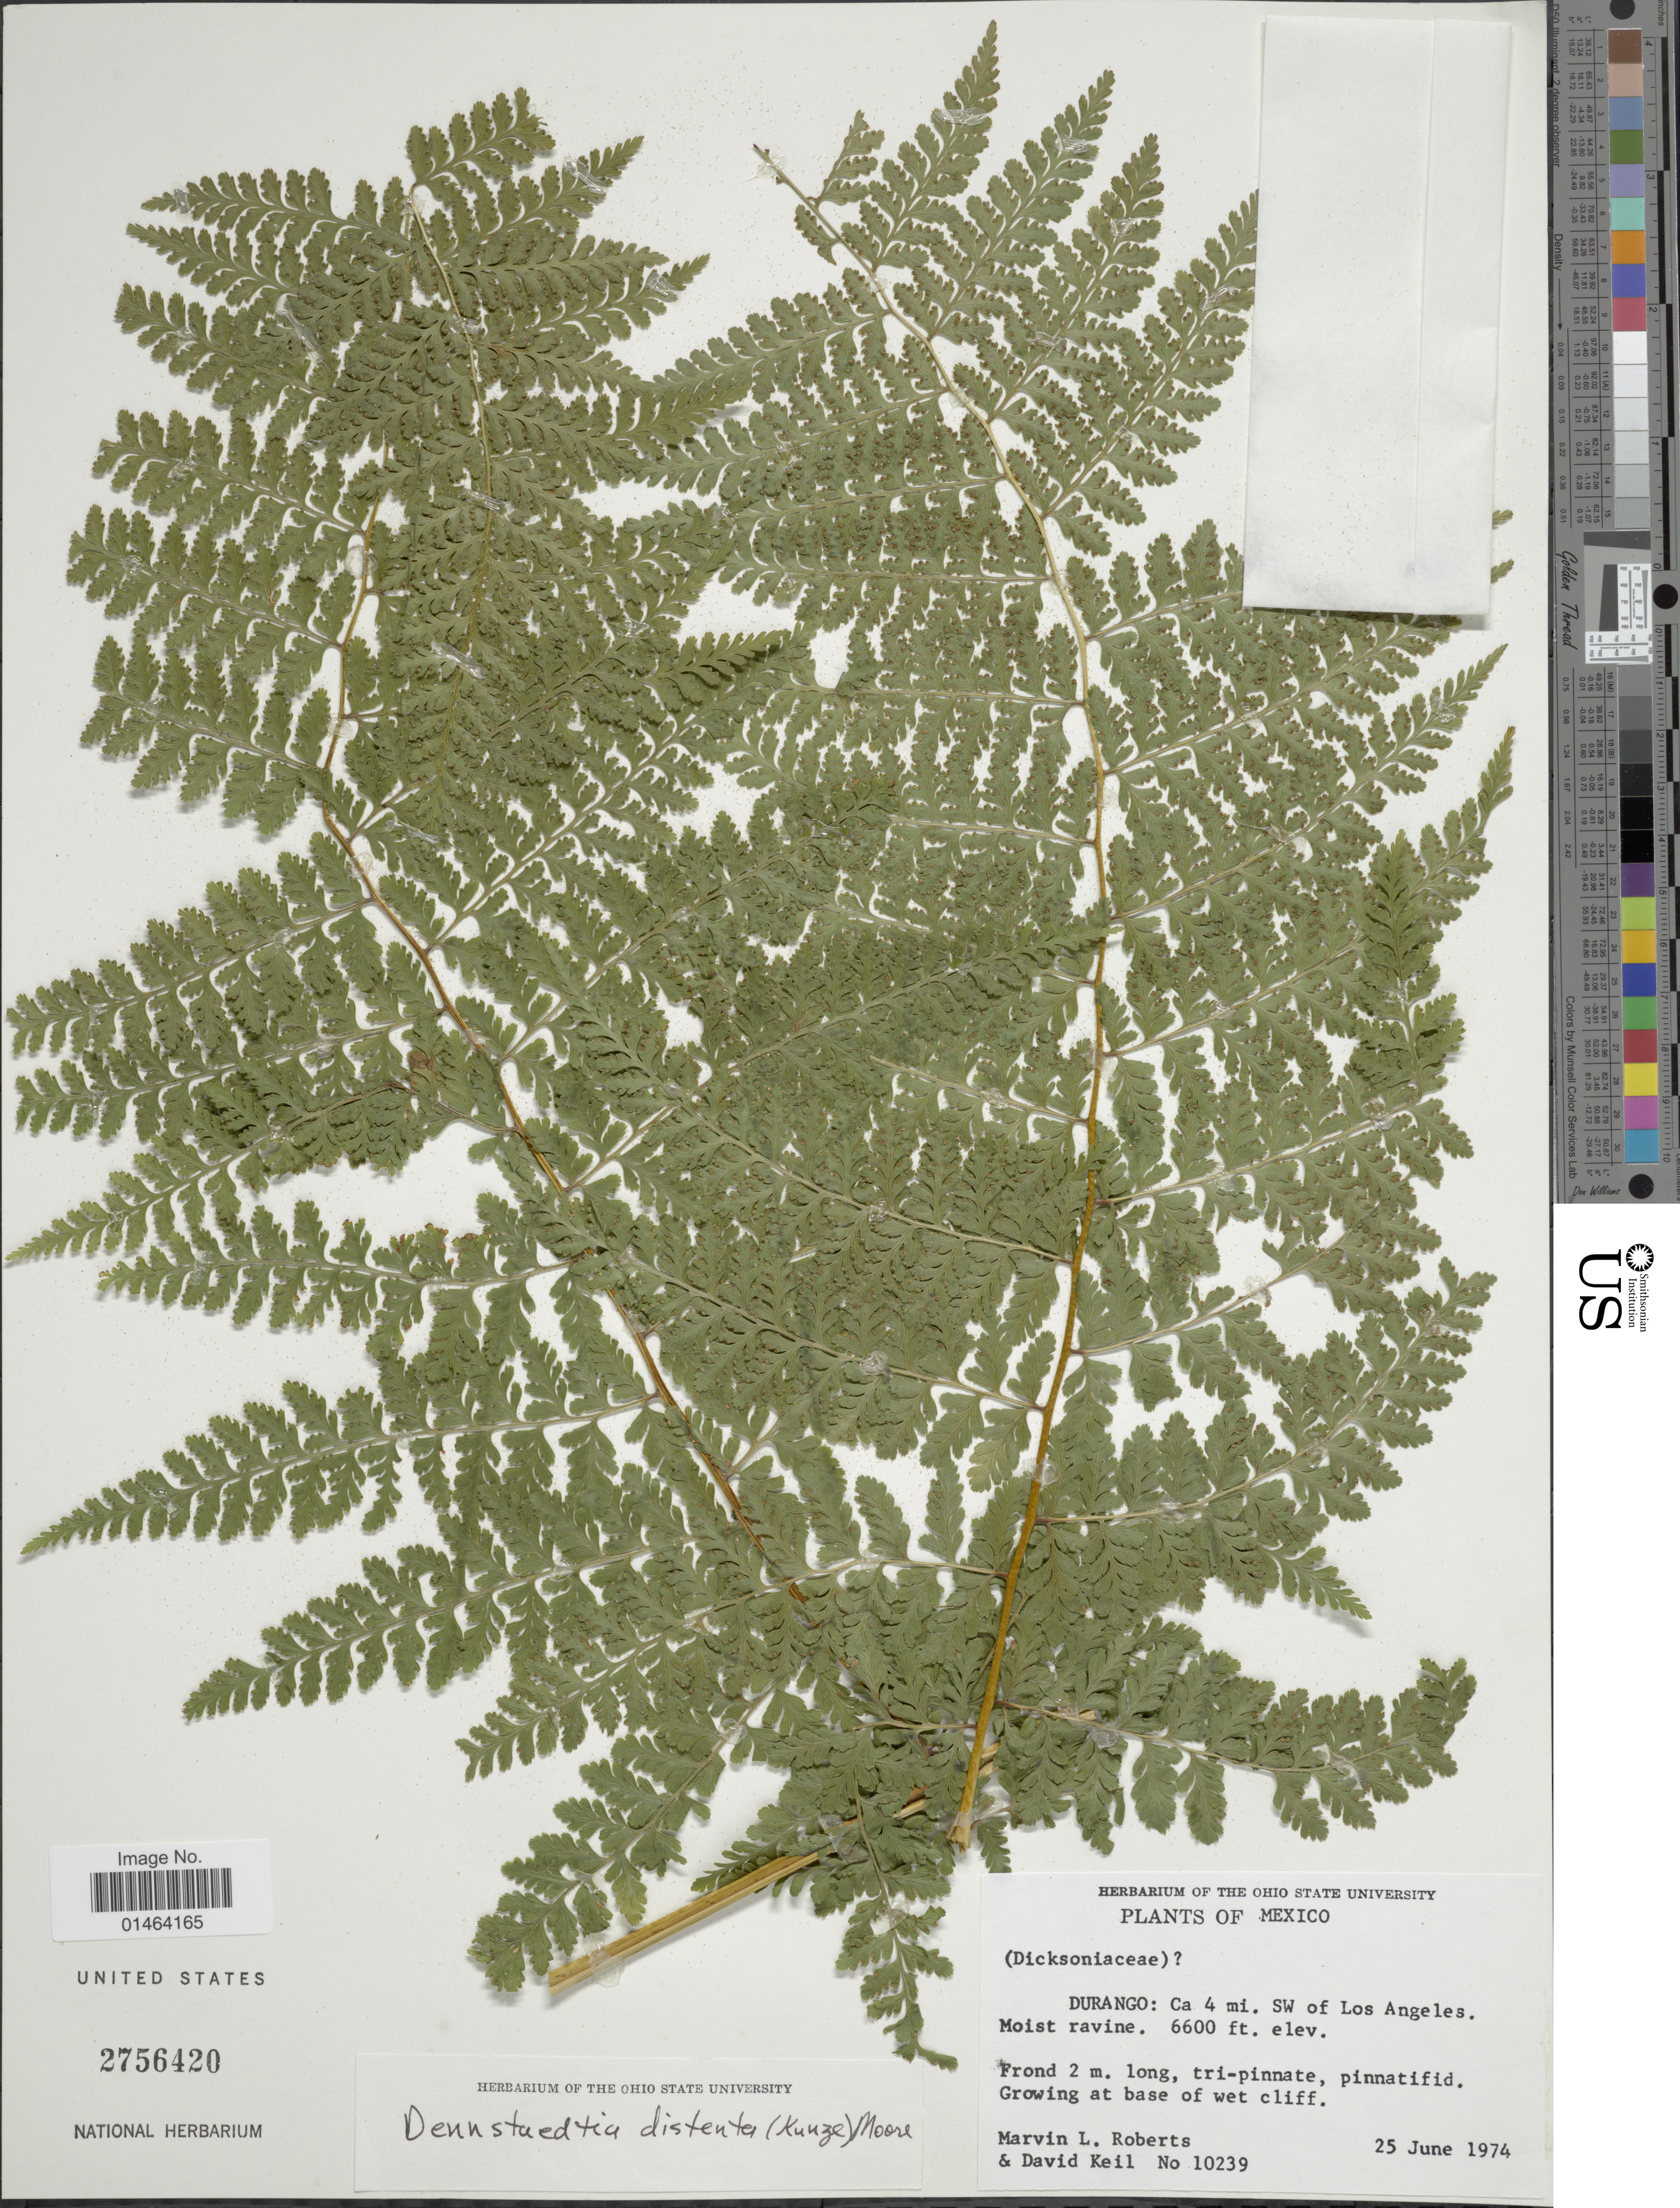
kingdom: Plantae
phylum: Tracheophyta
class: Polypodiopsida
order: Polypodiales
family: Dennstaedtiaceae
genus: Dennstaedtia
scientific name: Dennstaedtia distenta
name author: (Kunze) T. Moore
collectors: M. Roberts & D. J. Keil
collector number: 10239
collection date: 1974-06-25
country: Mexico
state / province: Durango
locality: Ca 4 mi. SW of Los Angeles.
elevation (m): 2012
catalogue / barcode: US 2756420